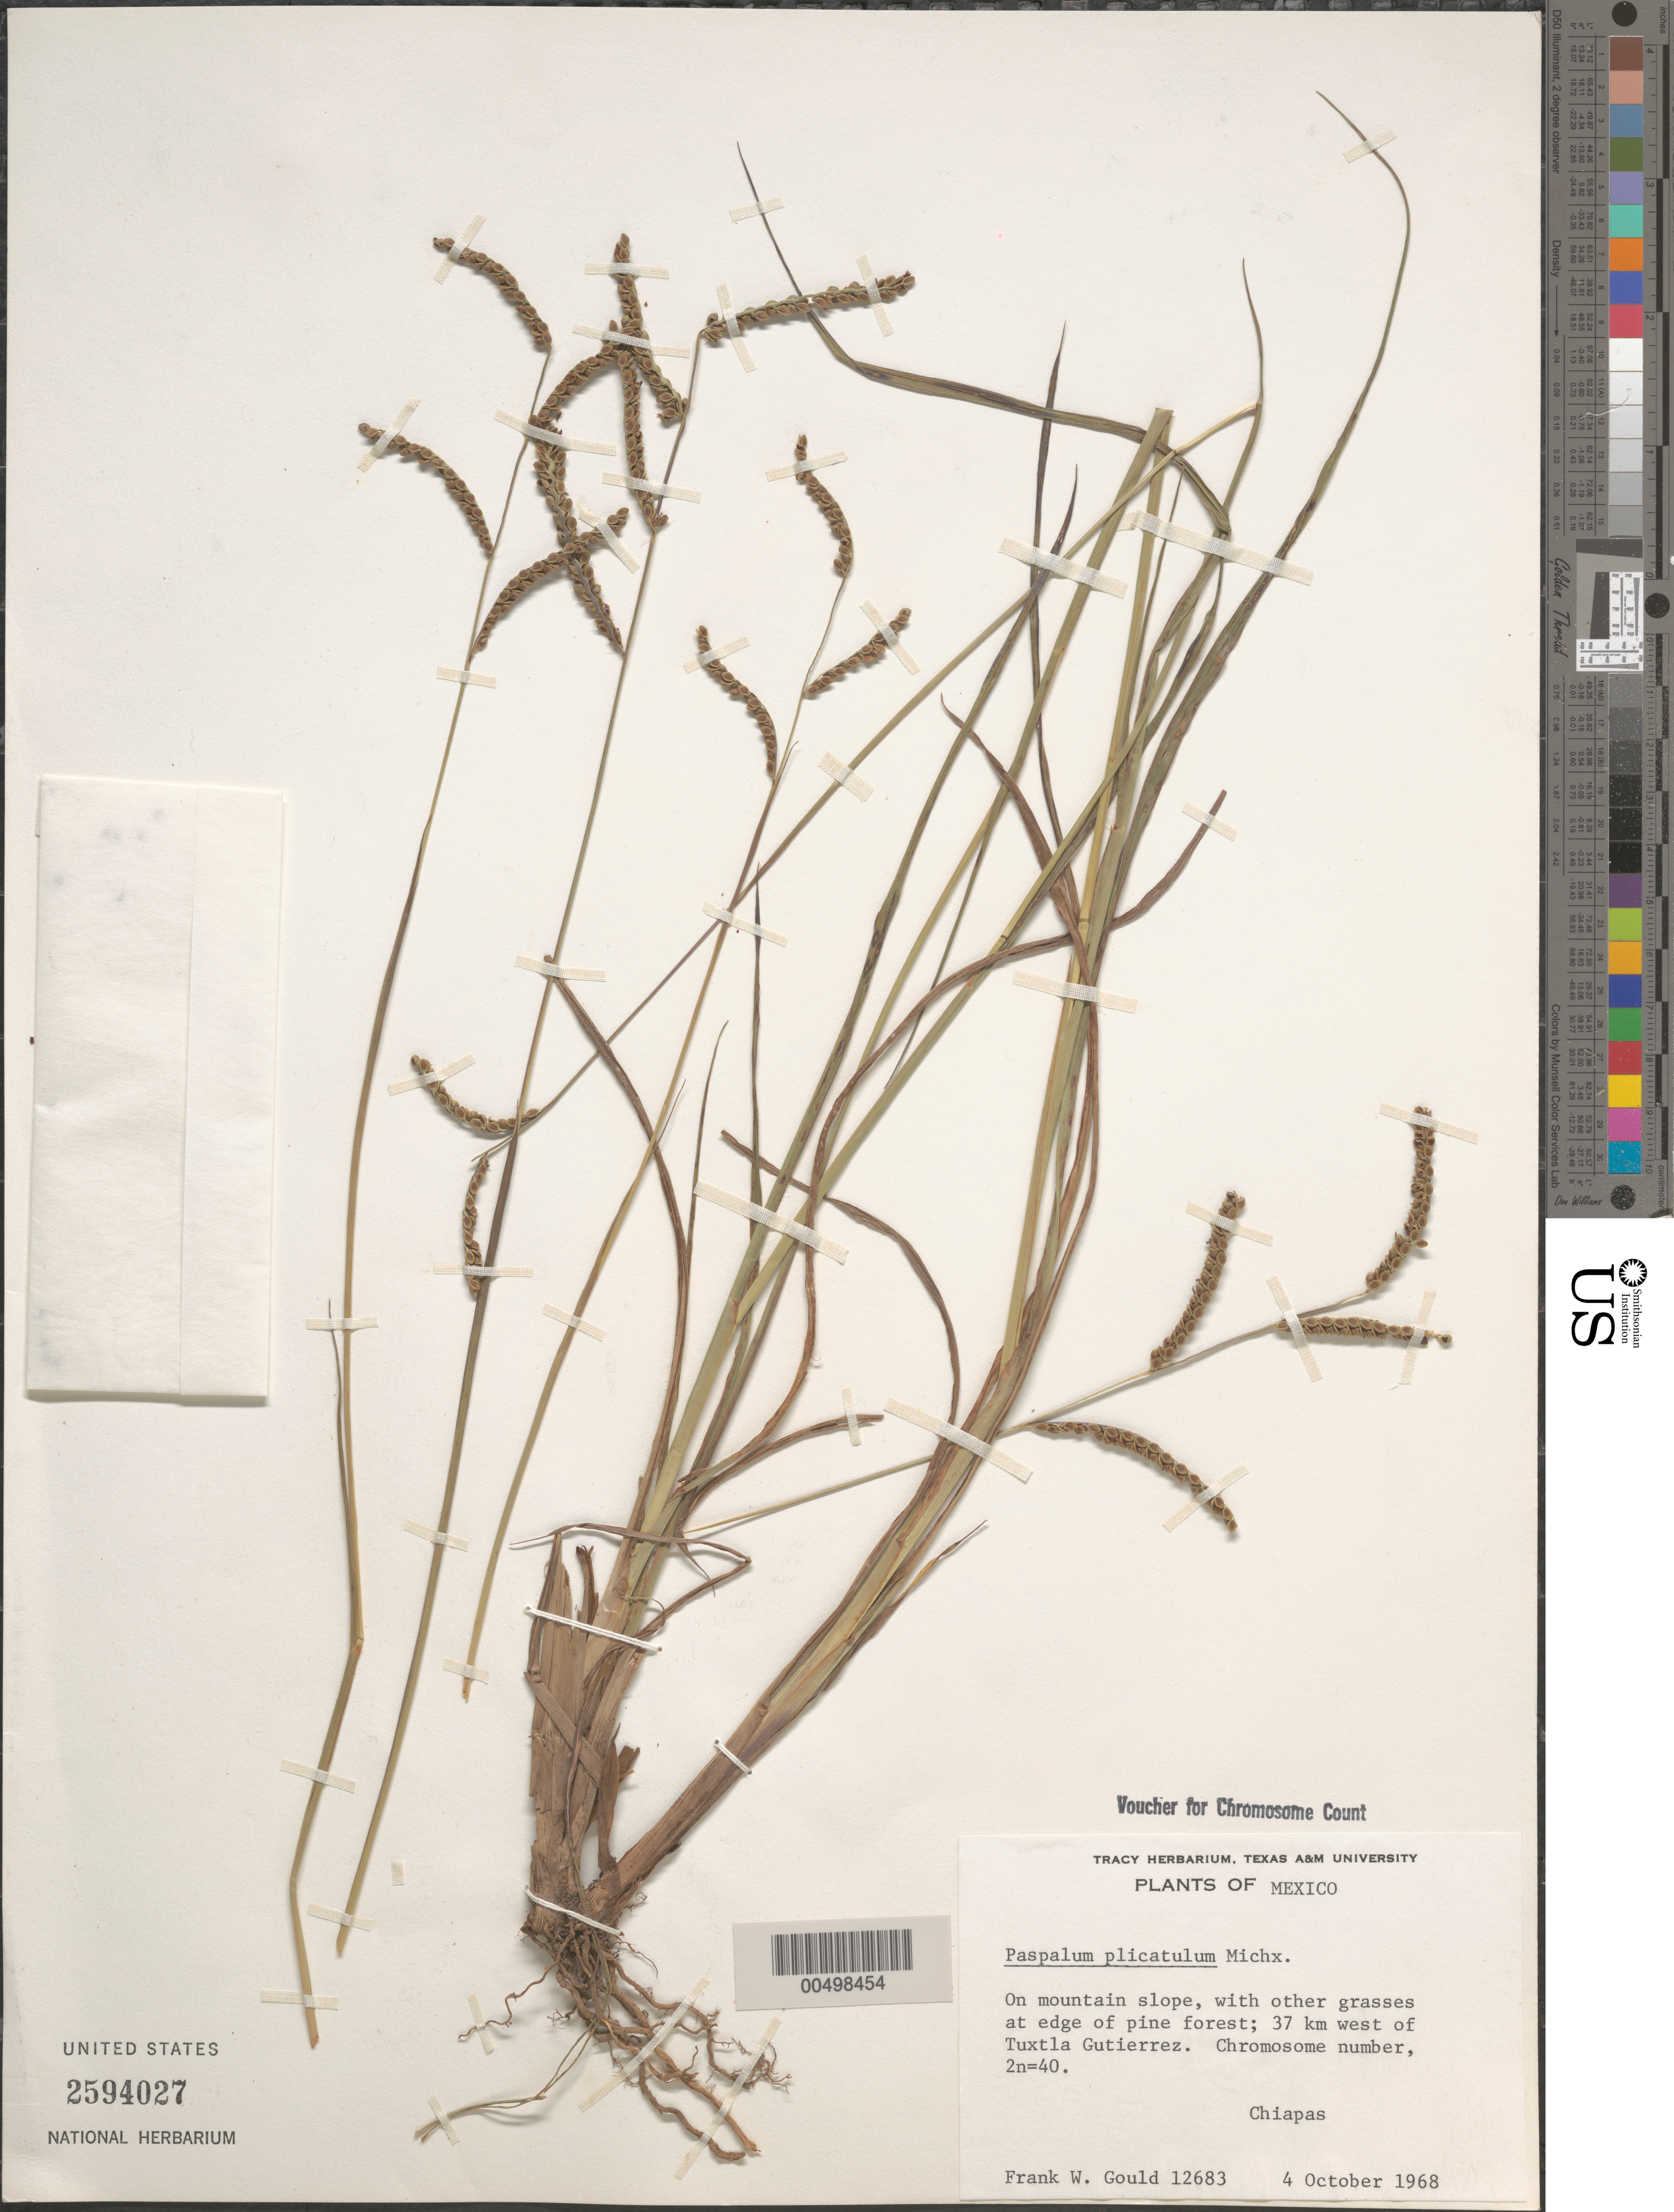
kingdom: Plantae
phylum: Tracheophyta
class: Liliopsida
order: Poales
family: Poaceae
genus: Paspalum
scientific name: Paspalum plicatulum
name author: Michx.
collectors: F. W. Gould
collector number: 12683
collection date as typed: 4 Oct 1968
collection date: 1968-10-04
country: Mexico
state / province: Chiapas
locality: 37 km W of Tuxtla Gutierrez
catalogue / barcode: US 2594027